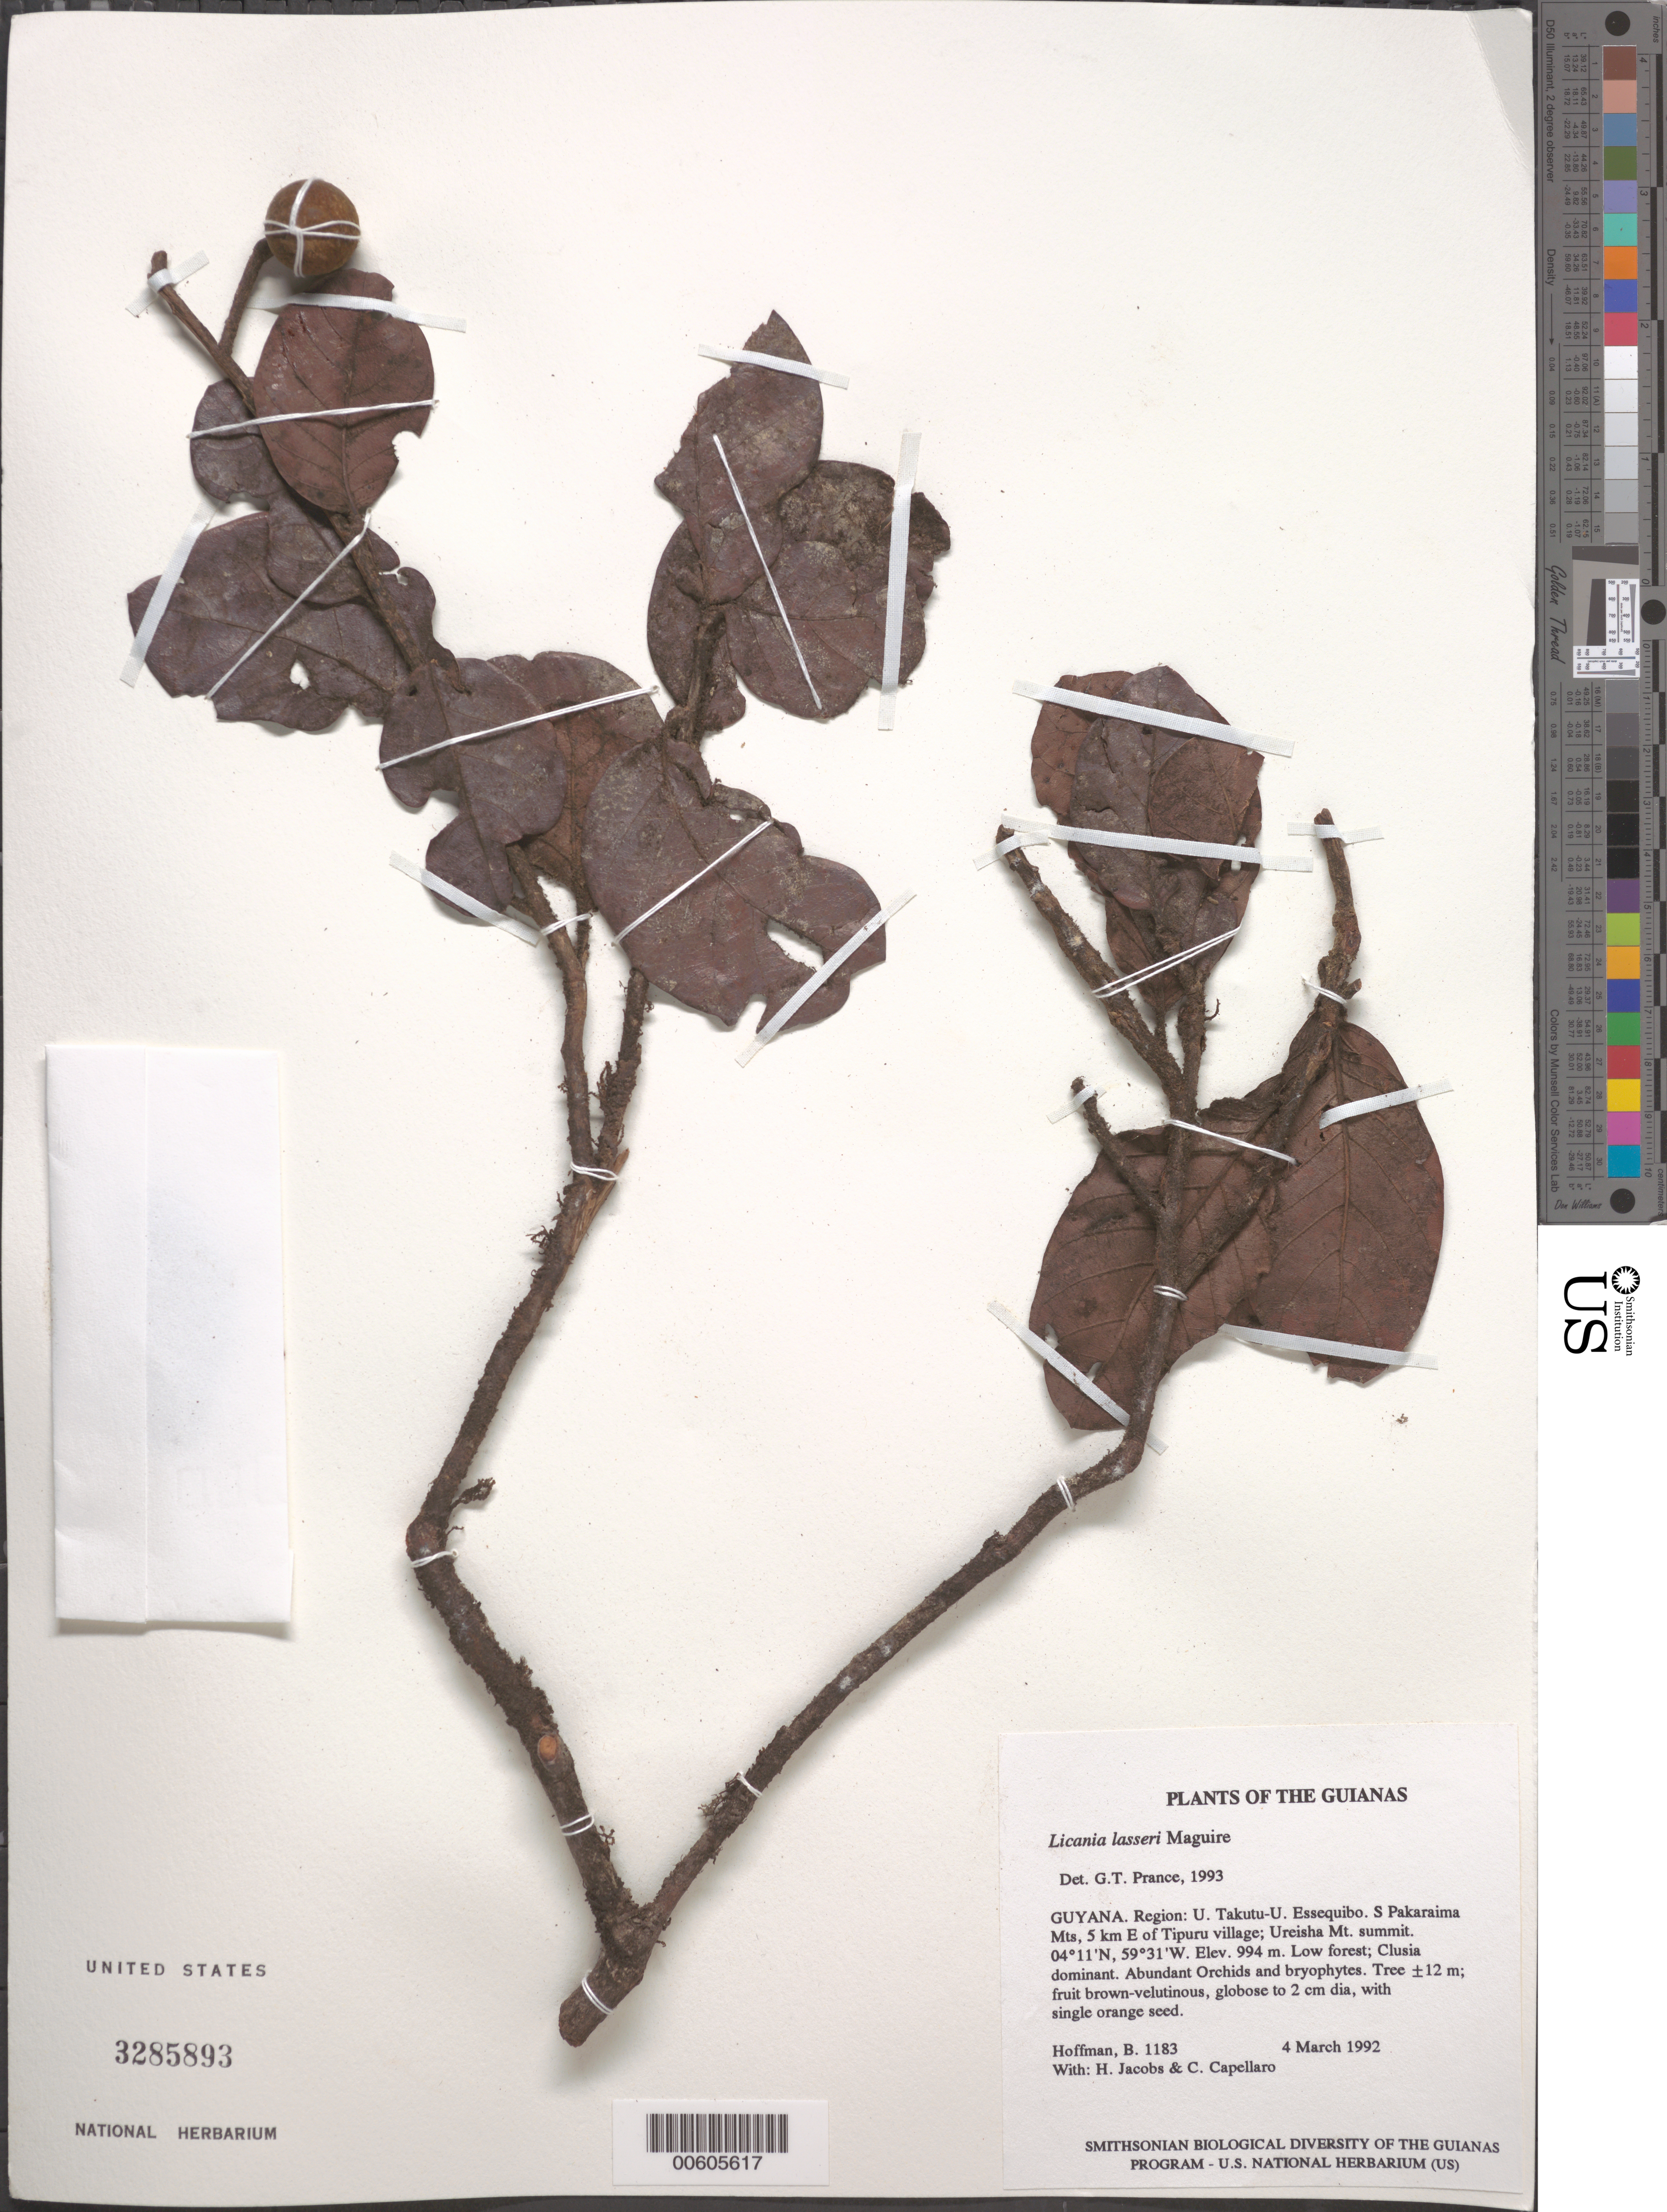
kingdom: Plantae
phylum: Tracheophyta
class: Magnoliopsida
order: Malpighiales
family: Chrysobalanaceae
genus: Hymenopus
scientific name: Hymenopus lasseri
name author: (Maguire) Sothers & Prance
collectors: B. Hoffman, H. Jacobs & C. Capellaro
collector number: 1183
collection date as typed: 4 March 1992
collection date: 1992-03-04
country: Guyana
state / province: U. Takutu-U. Essequibo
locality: S Pakaraima Mts, 5 km E of Tipuru village; Ureisha Mt. summit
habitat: Low forest; Clusia dominant. Abundant Orchids and bryophytes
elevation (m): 994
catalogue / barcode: US 3285893